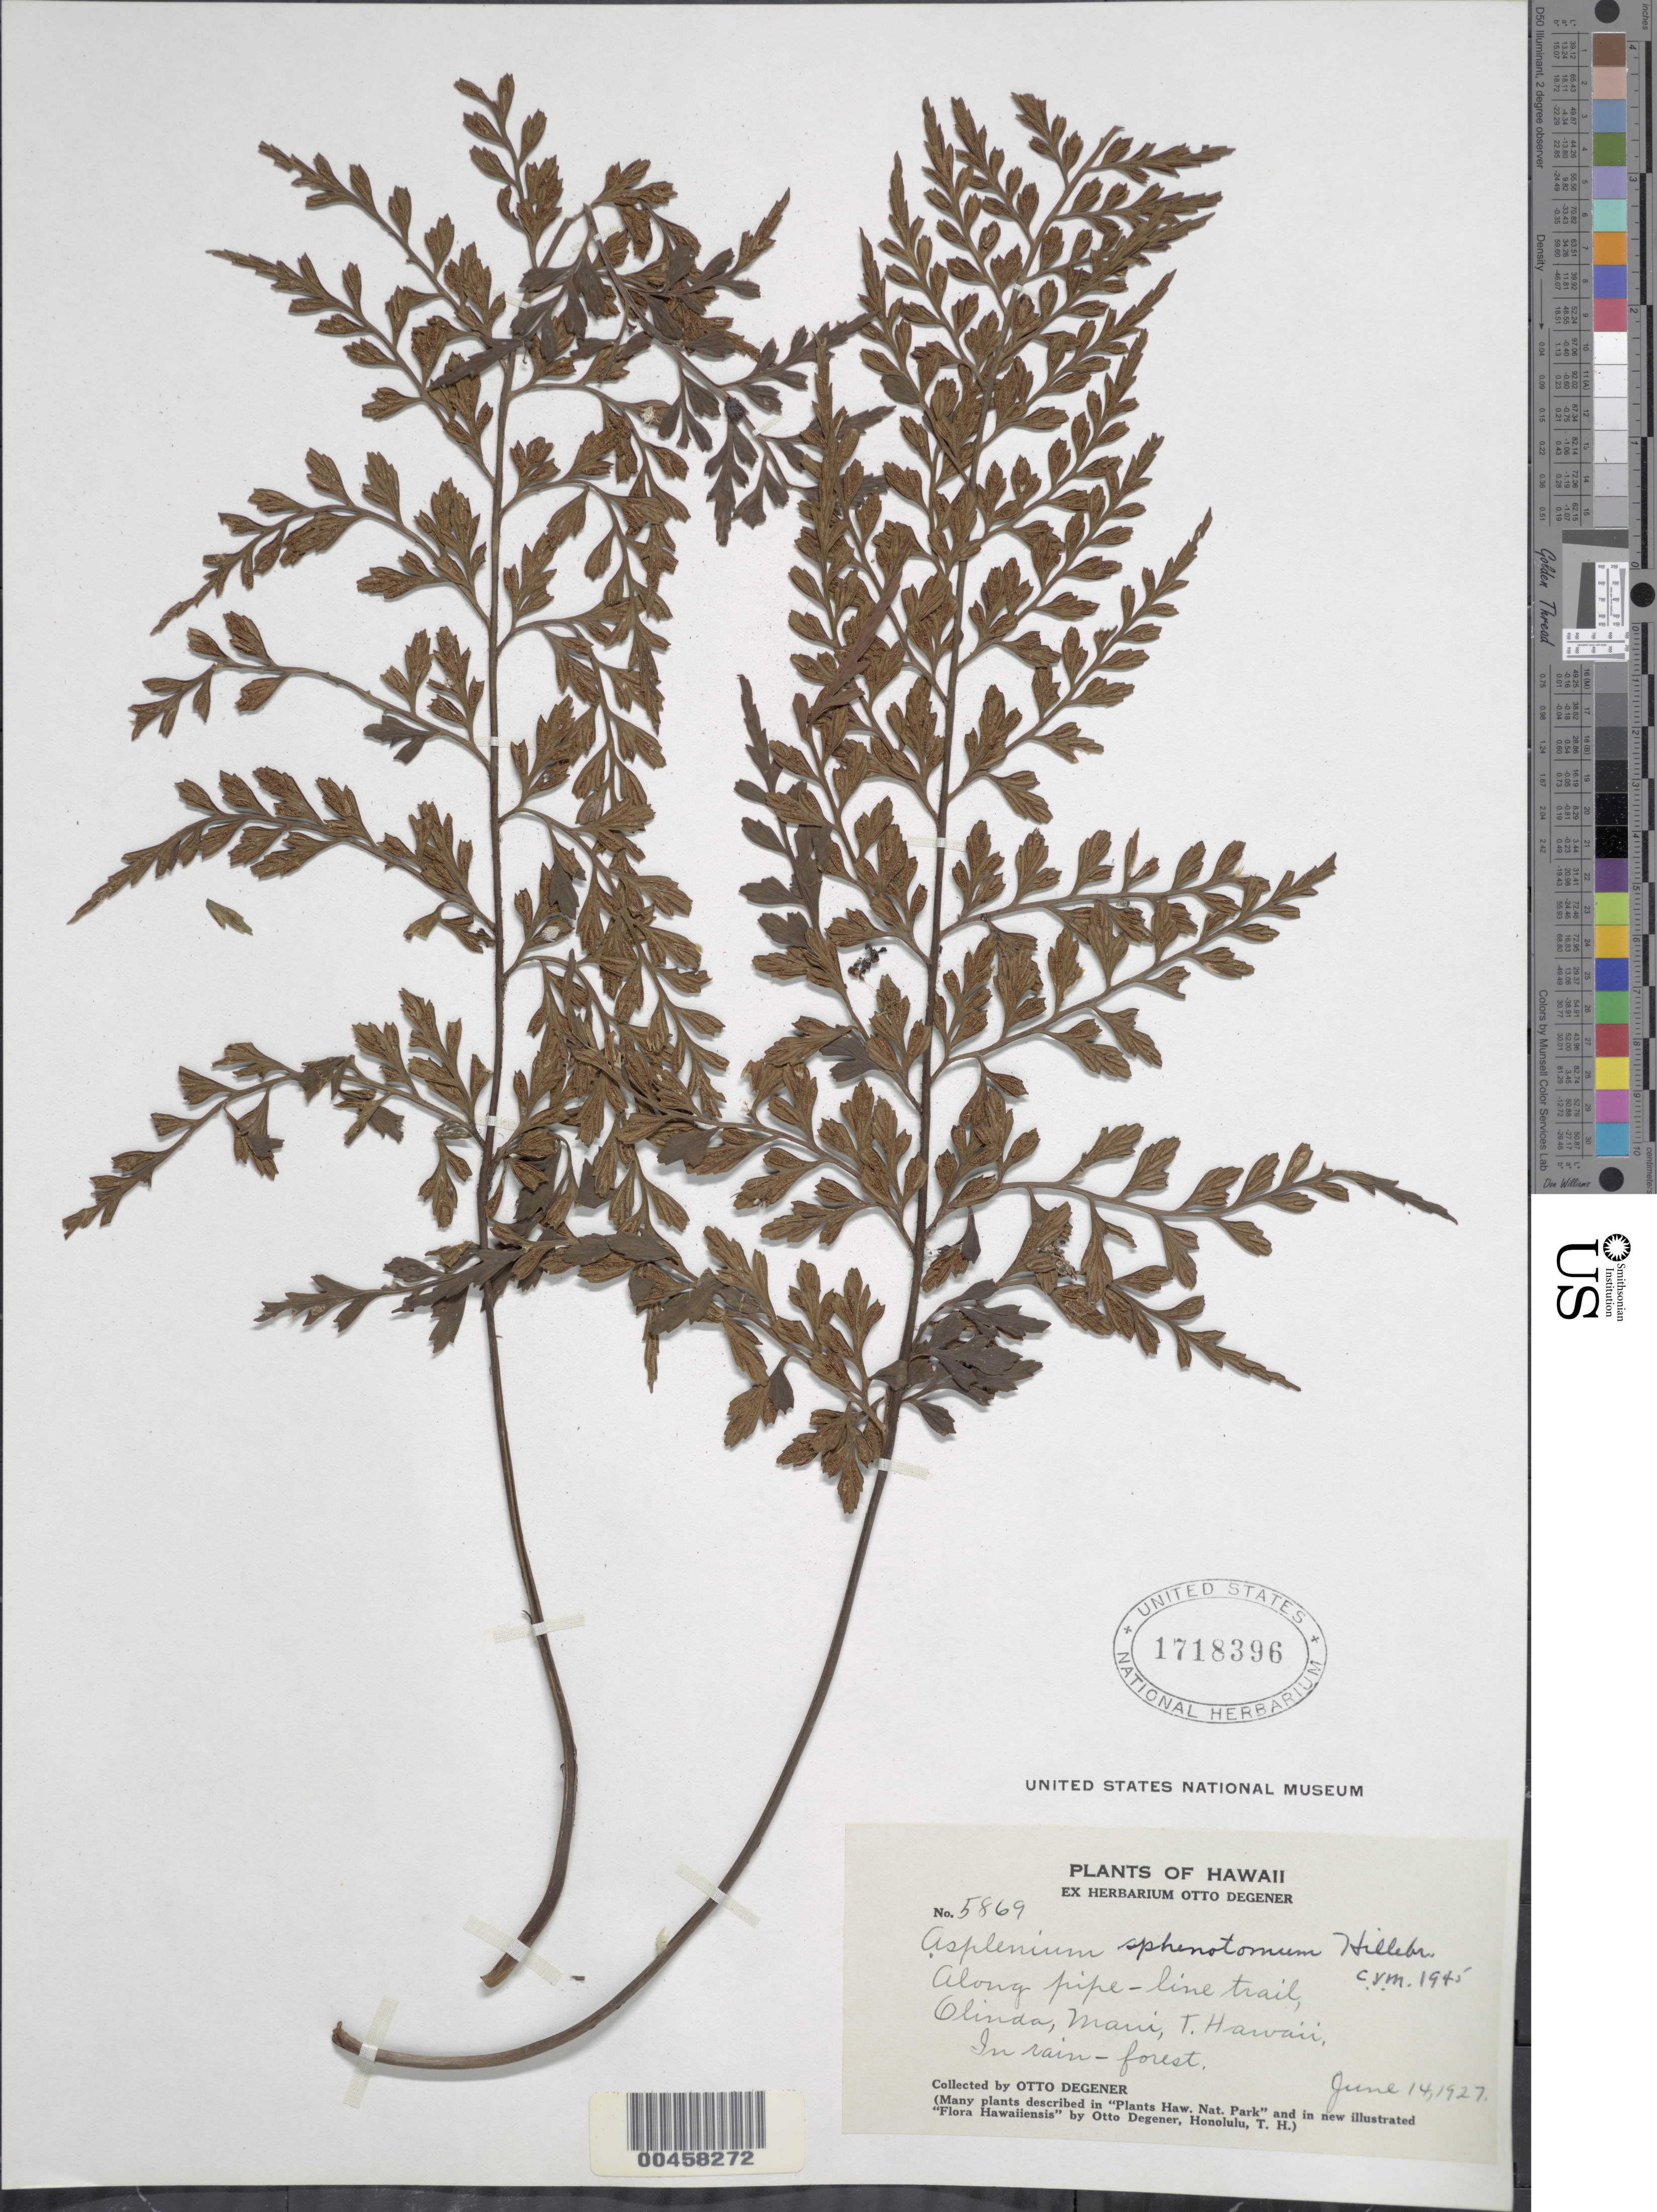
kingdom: Plantae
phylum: Tracheophyta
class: Polypodiopsida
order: Polypodiales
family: Aspleniaceae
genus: Asplenium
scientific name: Asplenium sphenotomum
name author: Hillebr.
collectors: O. Degener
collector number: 5869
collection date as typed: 14 Jun 1927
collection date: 1927-06-14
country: United States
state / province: Hawaii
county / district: Maui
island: Maui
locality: Along pipe-line trail, Olinda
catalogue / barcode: US 1718396